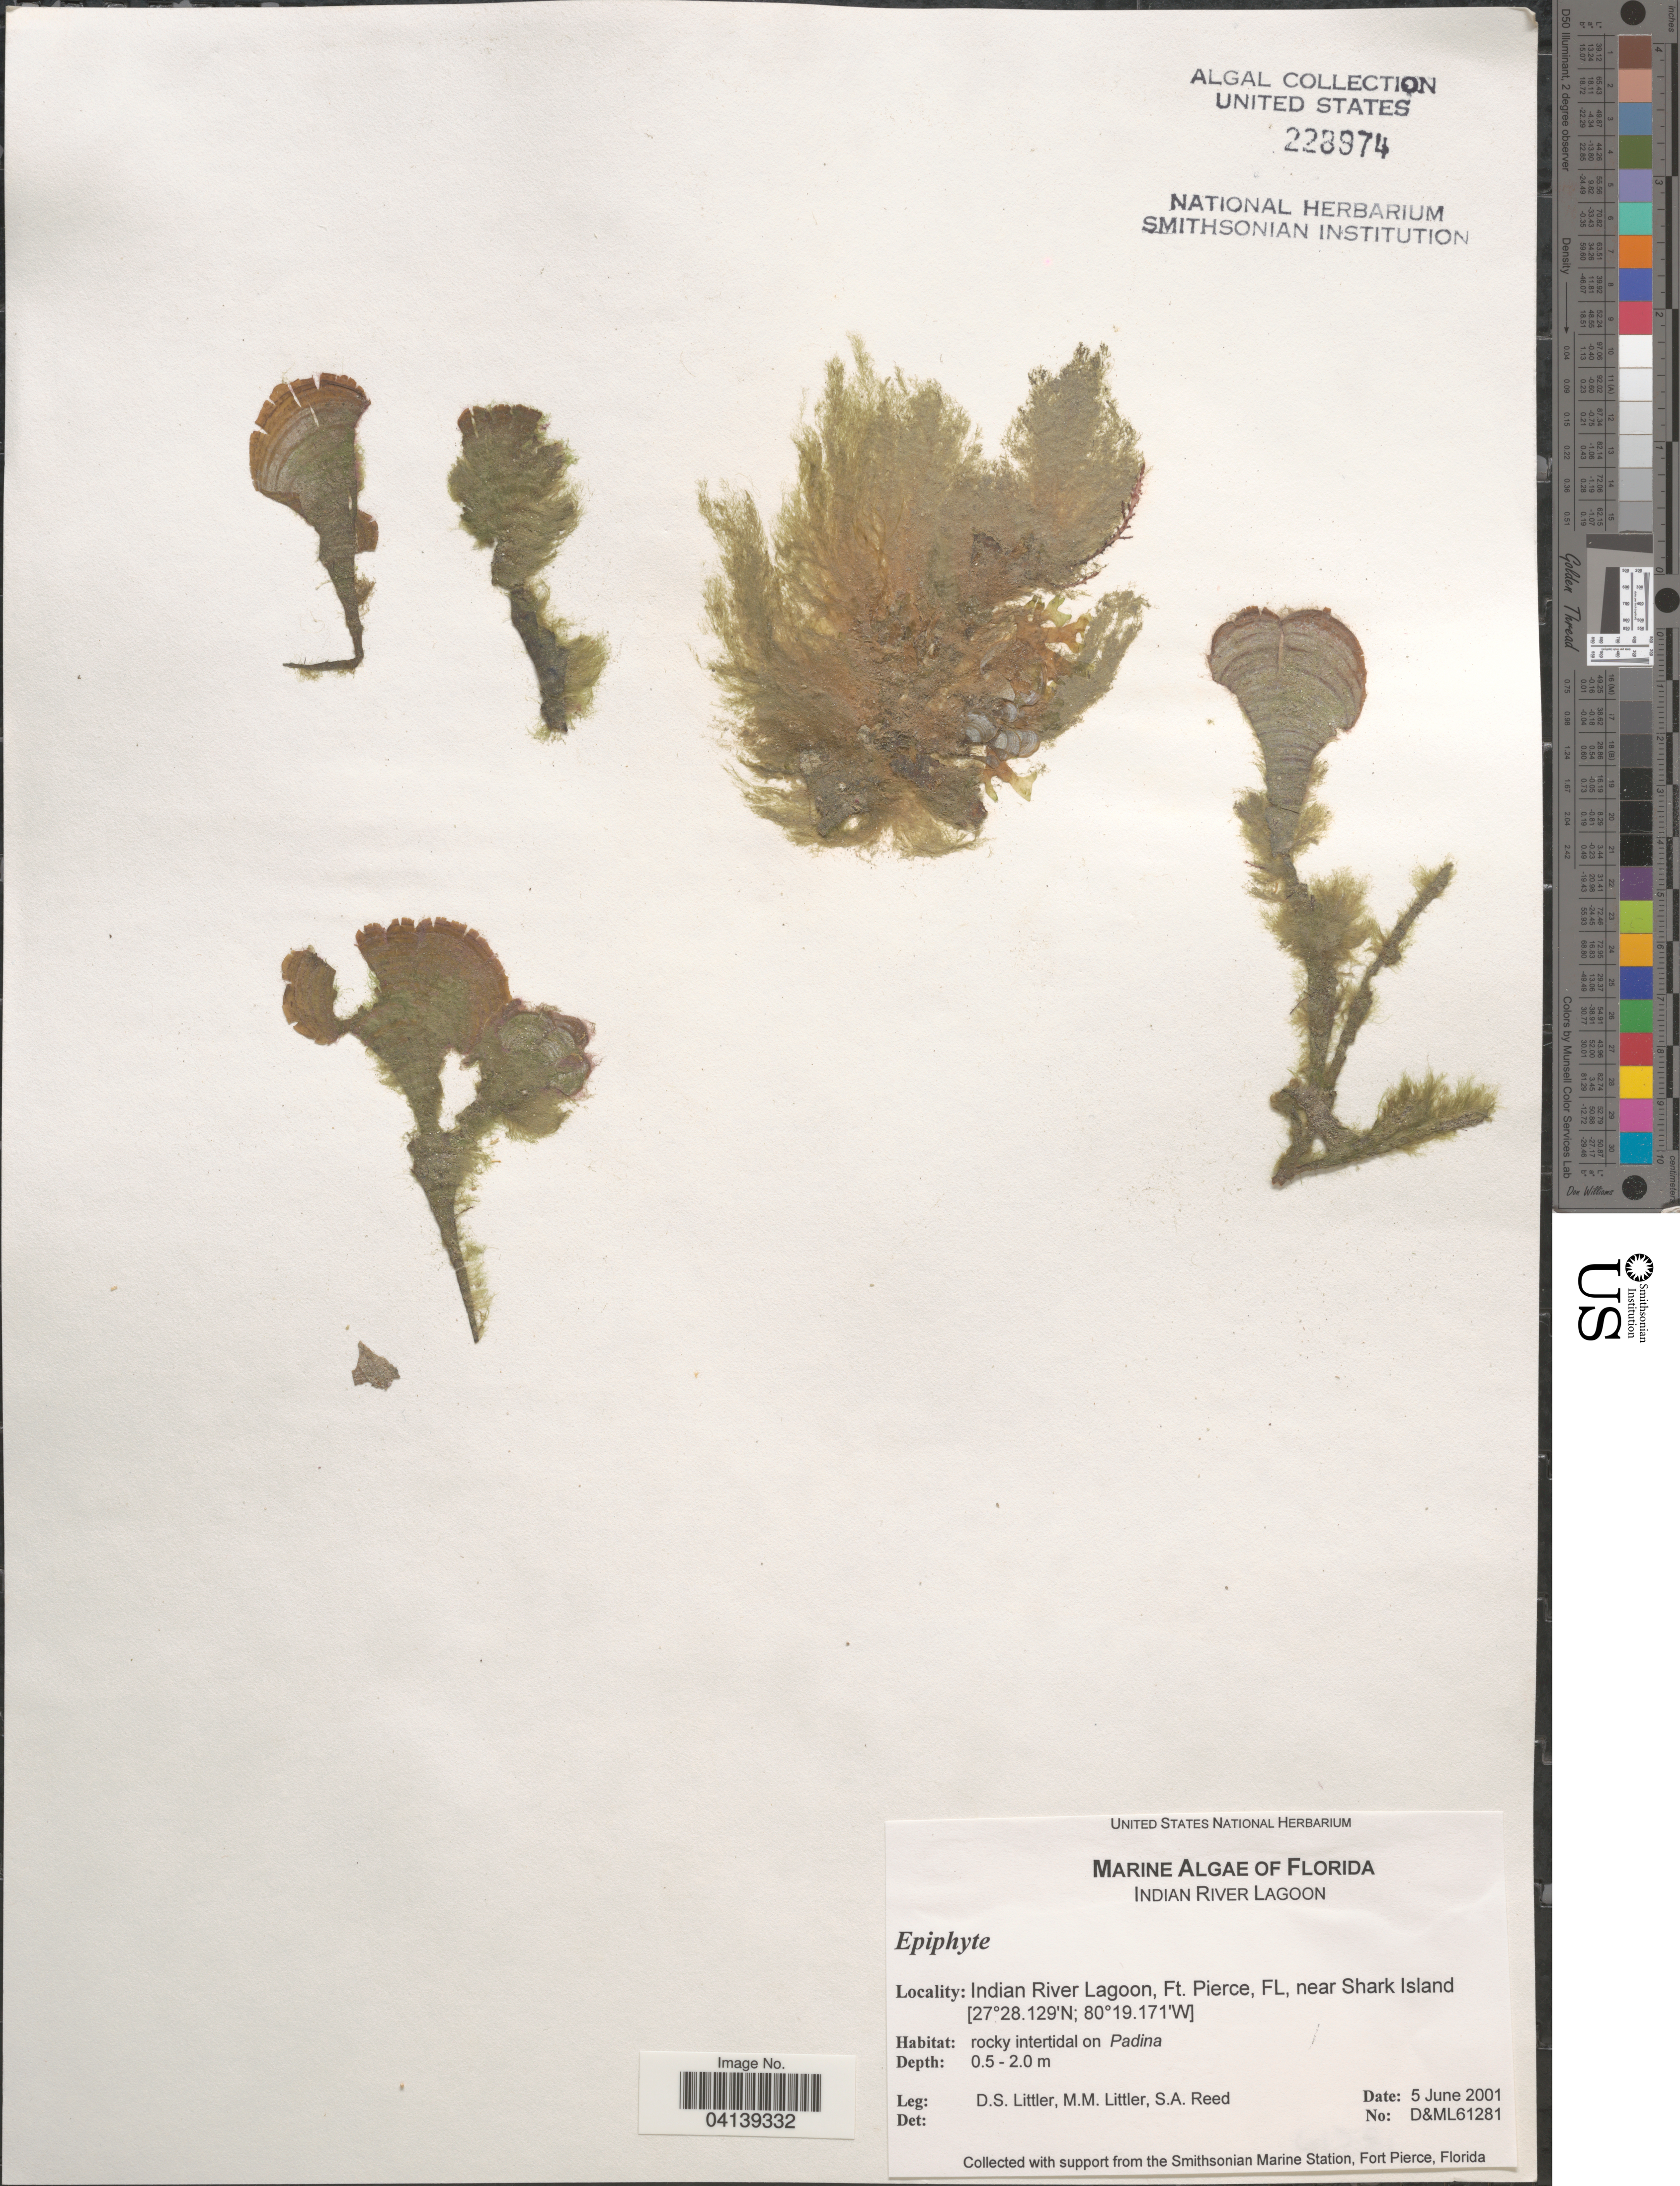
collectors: D. S. Littler & S. Reed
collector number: D&ML61281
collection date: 2001-06-05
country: United States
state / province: Florida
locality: Indian River Lagoon, Ft. Pierce, near Shark Island.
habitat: rocky intertidal on Padina.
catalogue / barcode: US 228974